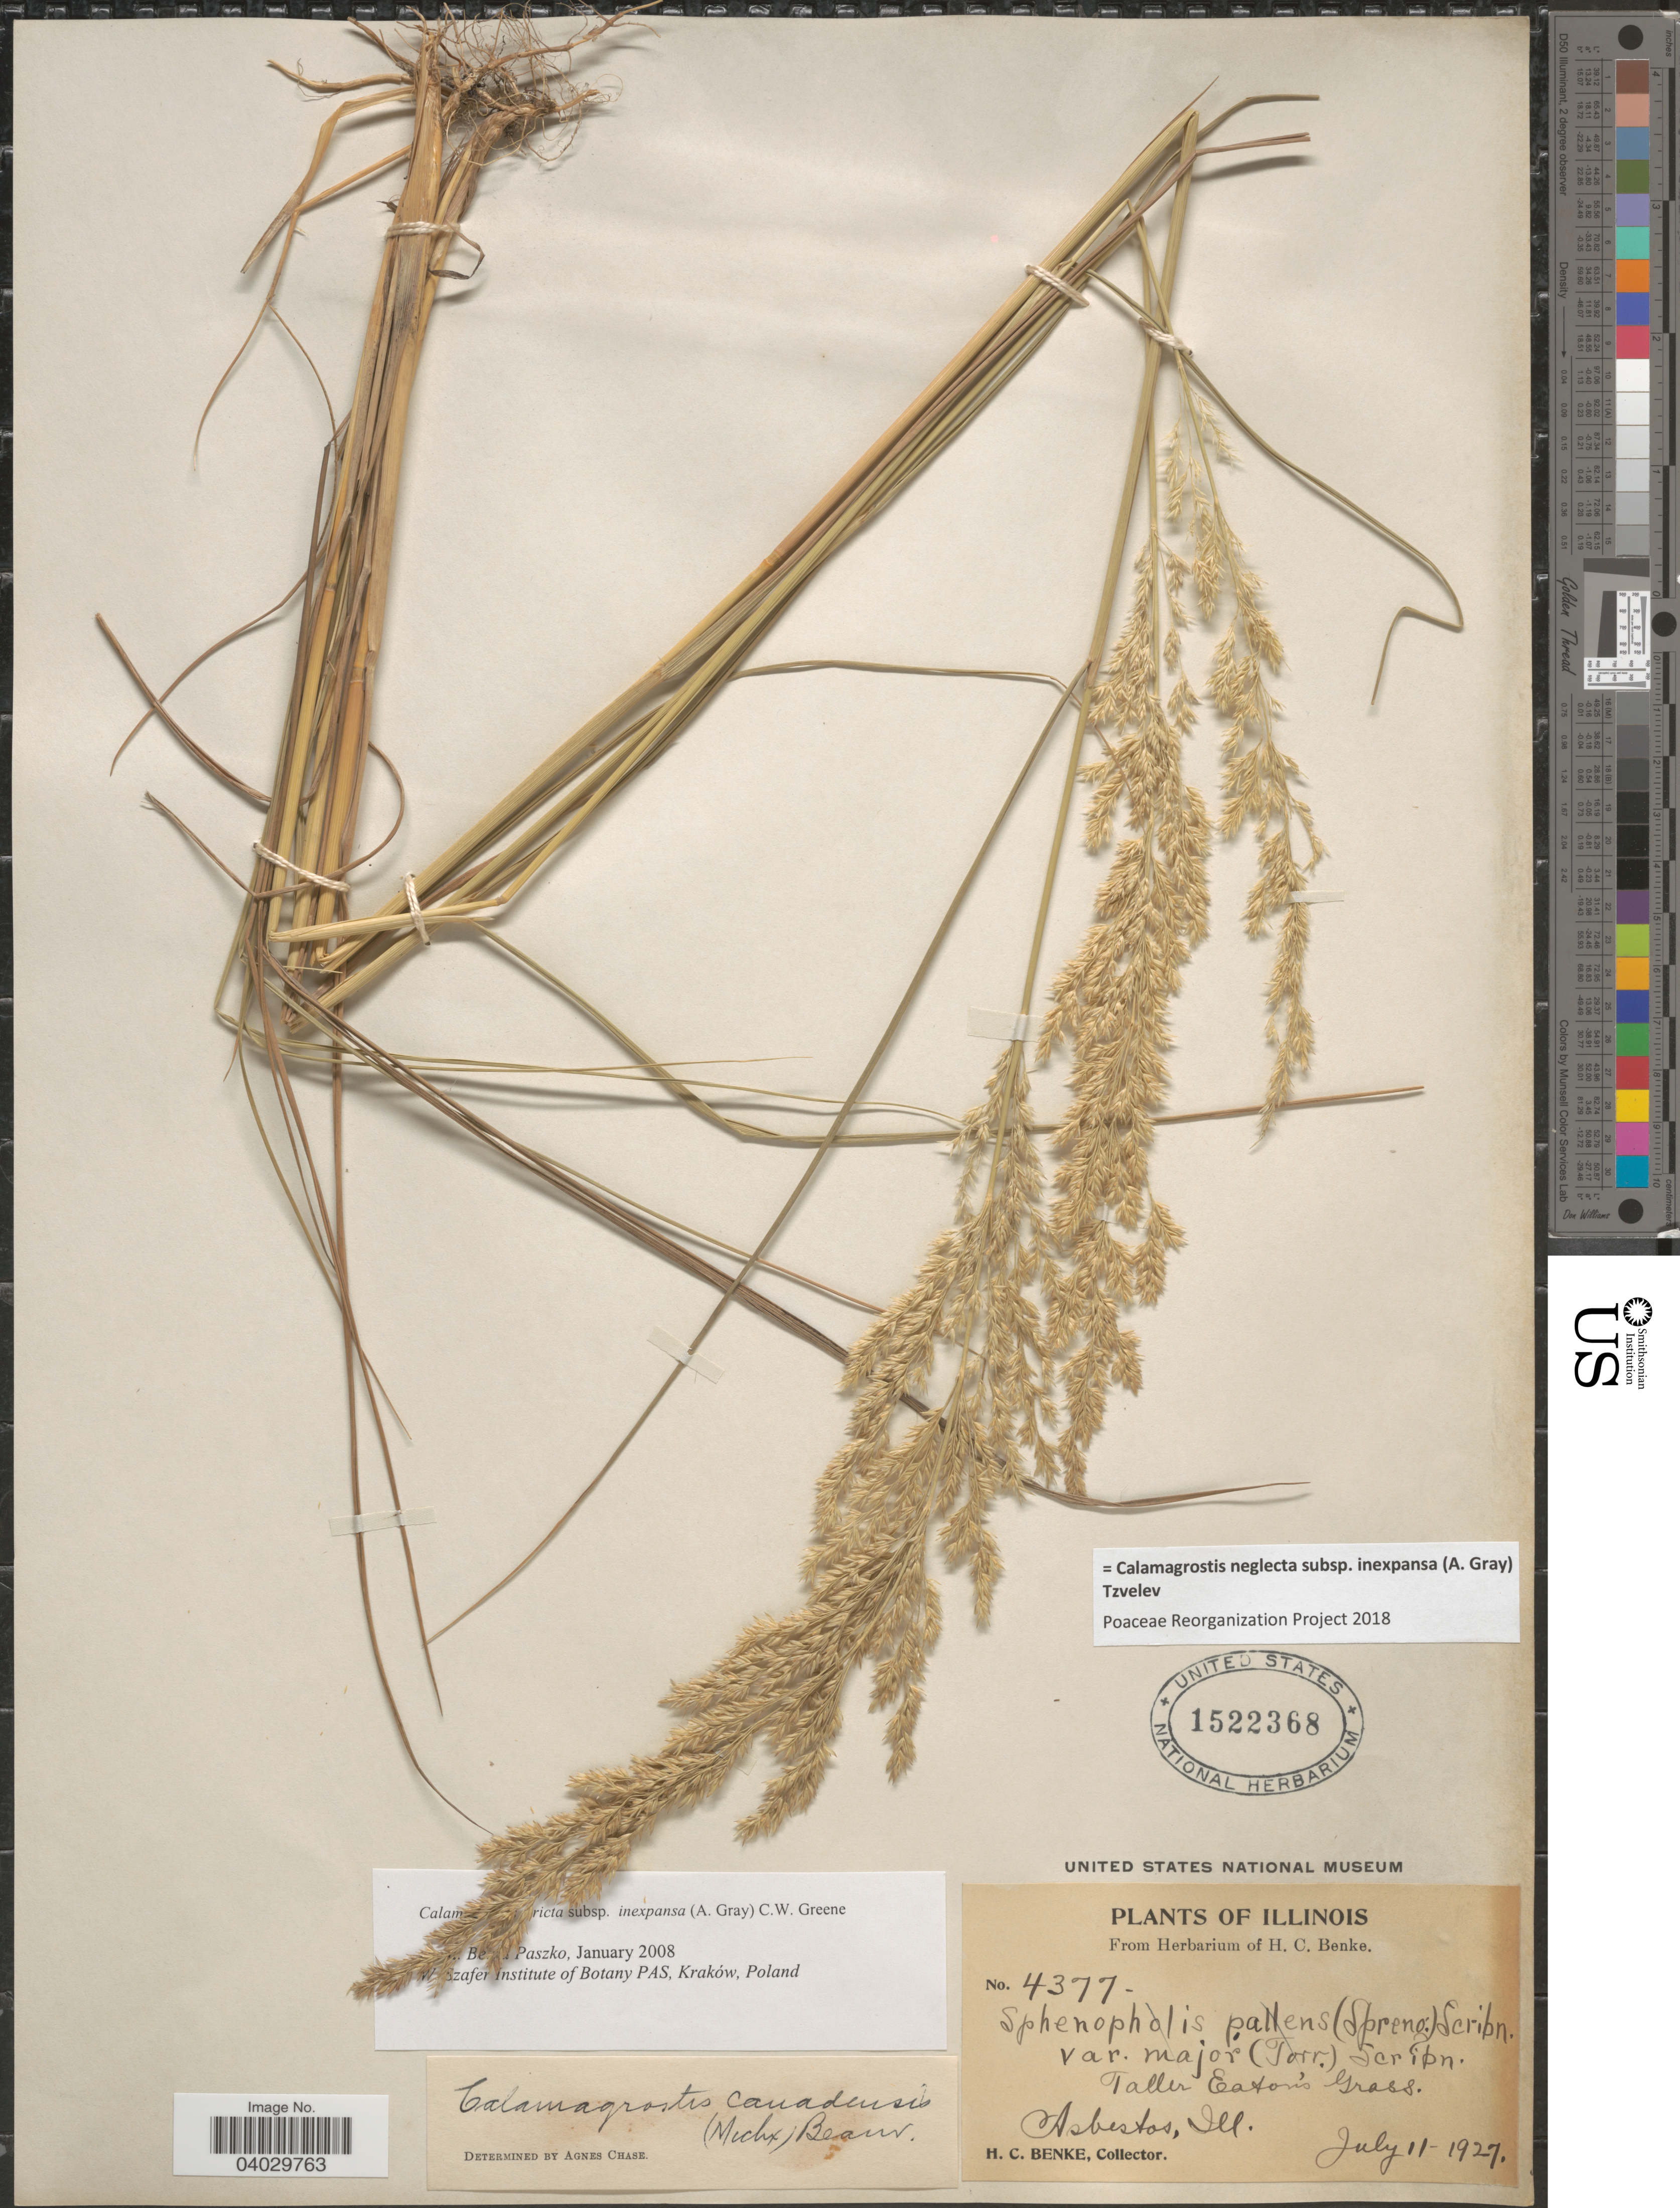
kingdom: Plantae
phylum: Tracheophyta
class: Liliopsida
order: Poales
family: Poaceae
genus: Calamagrostis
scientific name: Calamagrostis neglecta subsp. inexpansa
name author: (A. Gray) Tzvelev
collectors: H. Benke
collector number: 4377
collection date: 1927-07-11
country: United States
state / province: Illinois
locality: Taller Easton's Grass. Asbestas.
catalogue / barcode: US 1522368